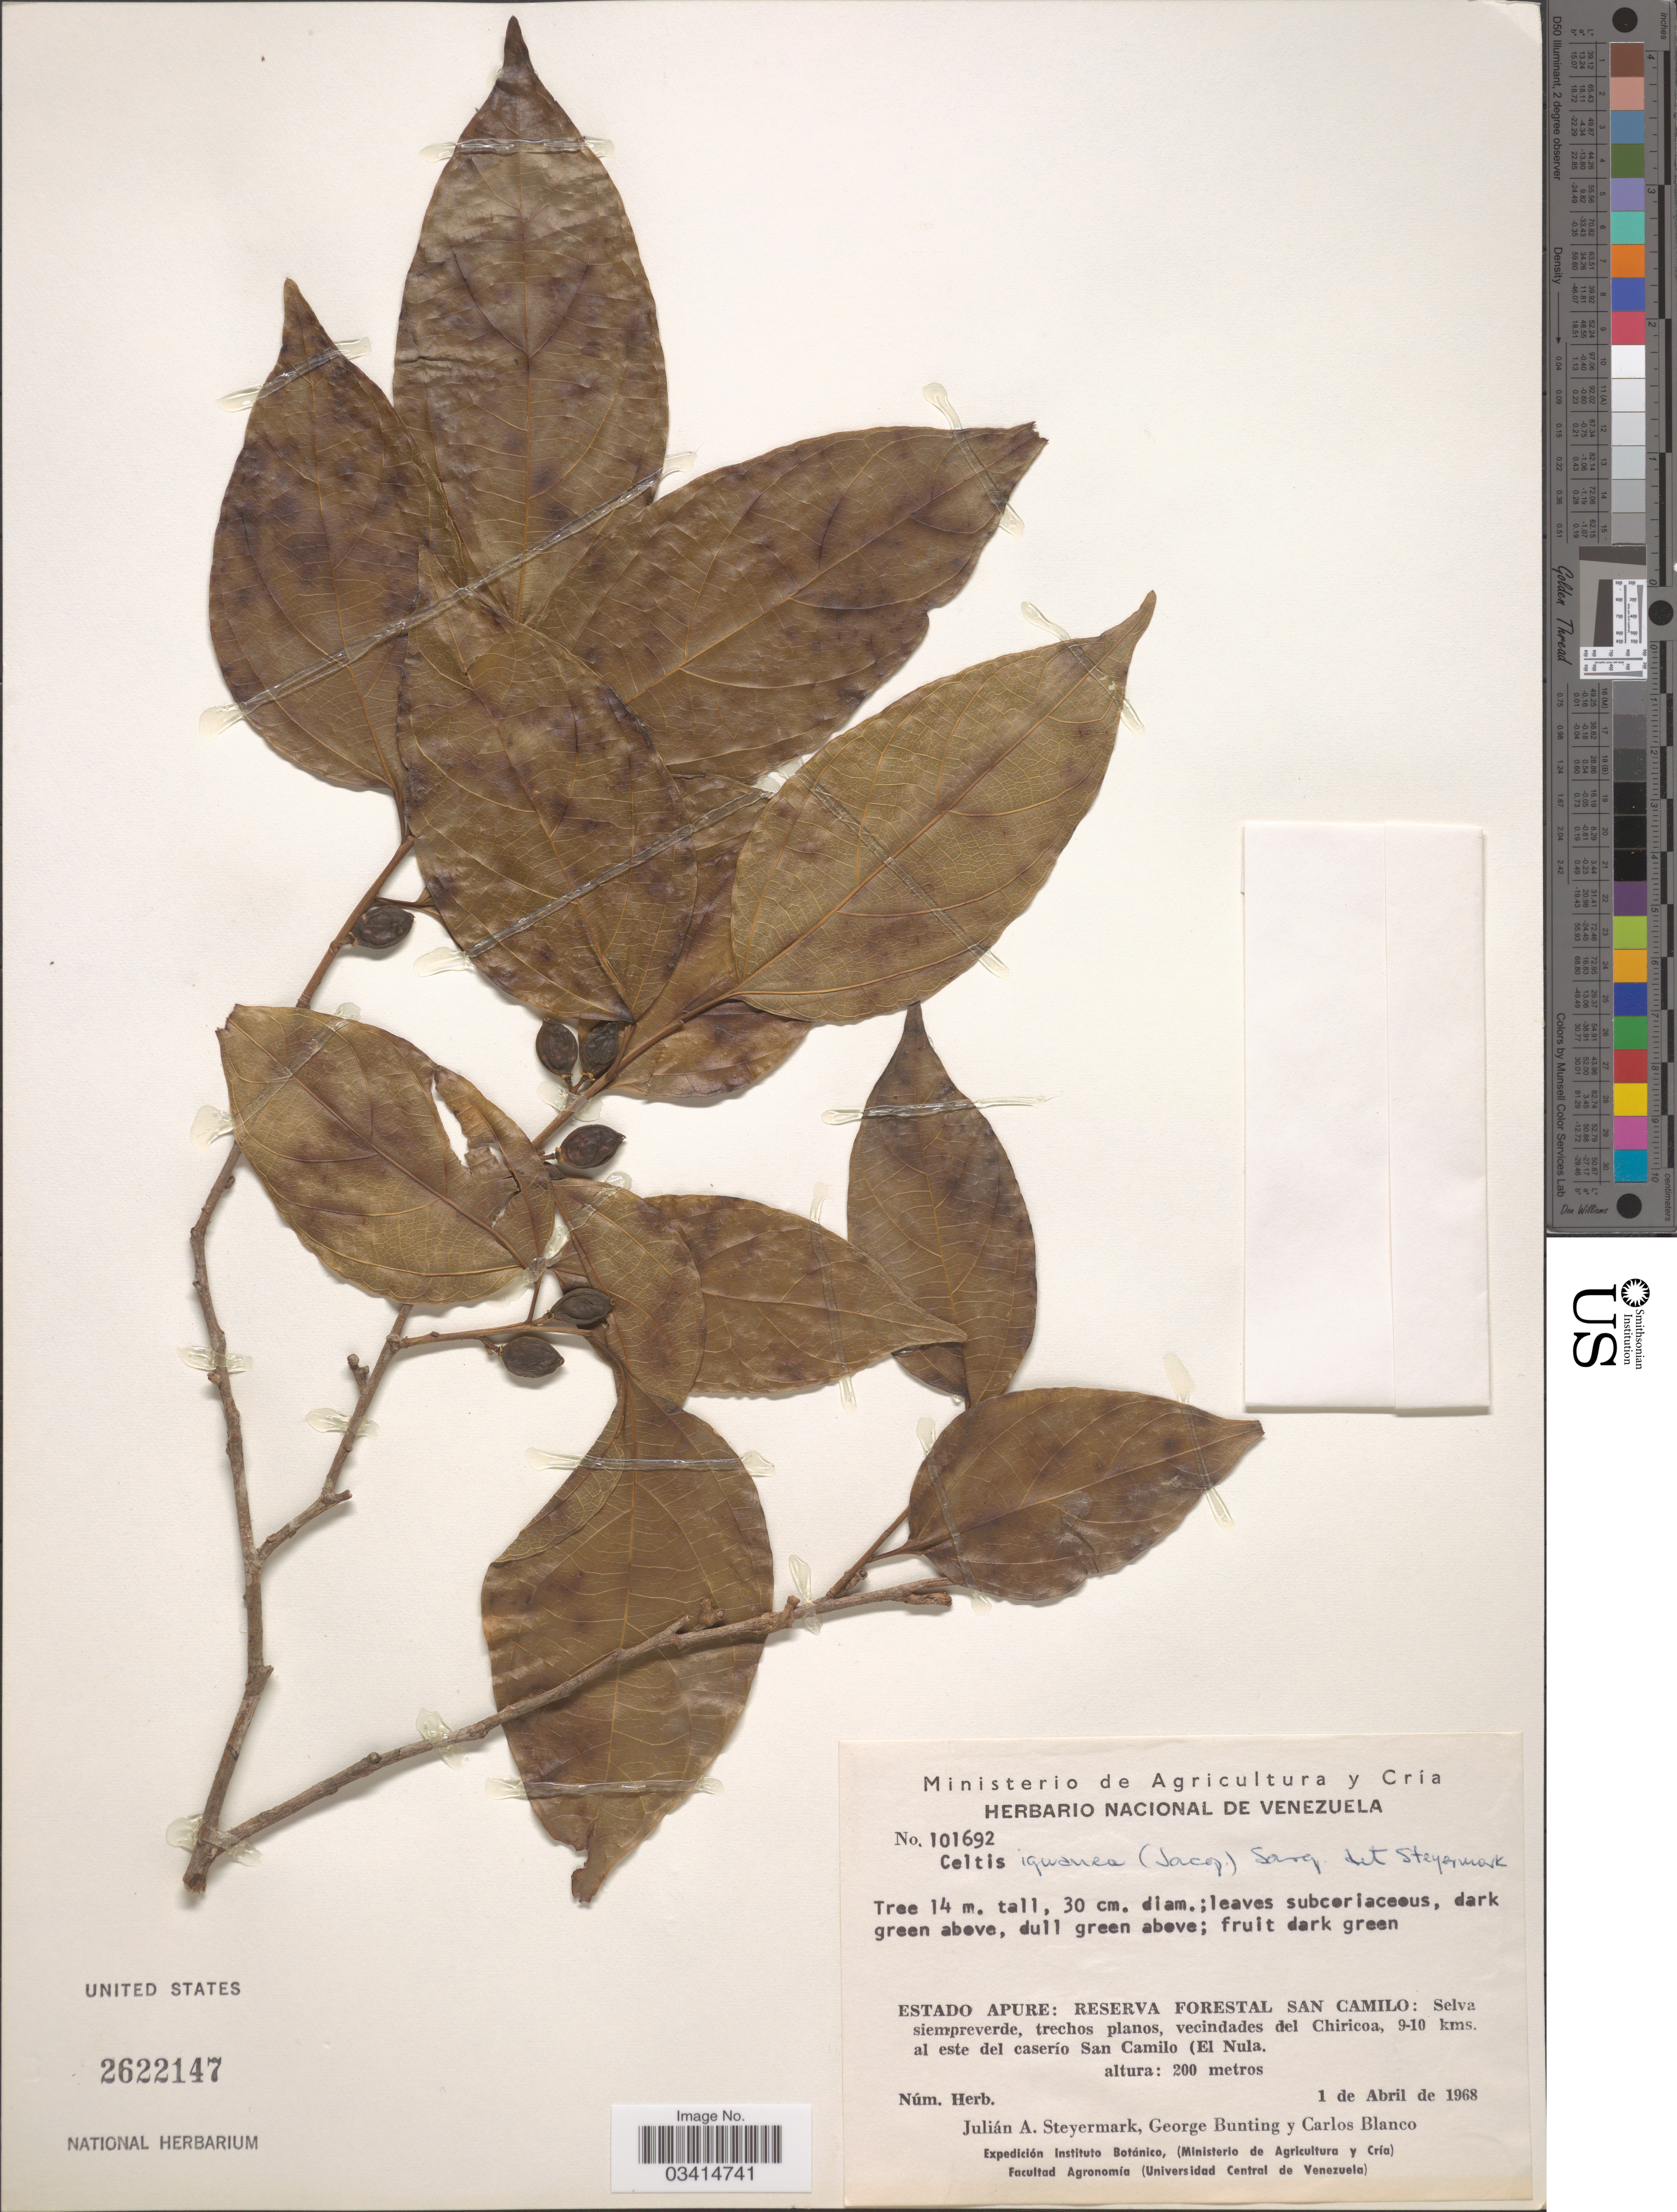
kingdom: Plantae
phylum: Tracheophyta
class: Magnoliopsida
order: Rosales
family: Cannabaceae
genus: Celtis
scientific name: Celtis iguanaea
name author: (Jacq.) Sarg.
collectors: J. Steyermark, G. S. Bunting & C. Blanco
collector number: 101692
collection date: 1968-04-01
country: Venezuela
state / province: Apure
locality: Reserva Forestal San Camilo: Selva siempreverde, trechos planos, vecindades del Chiricoa, 9-10 kms. al este del caserío San Camilo (El Nula.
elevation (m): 200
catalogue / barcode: US 2622147